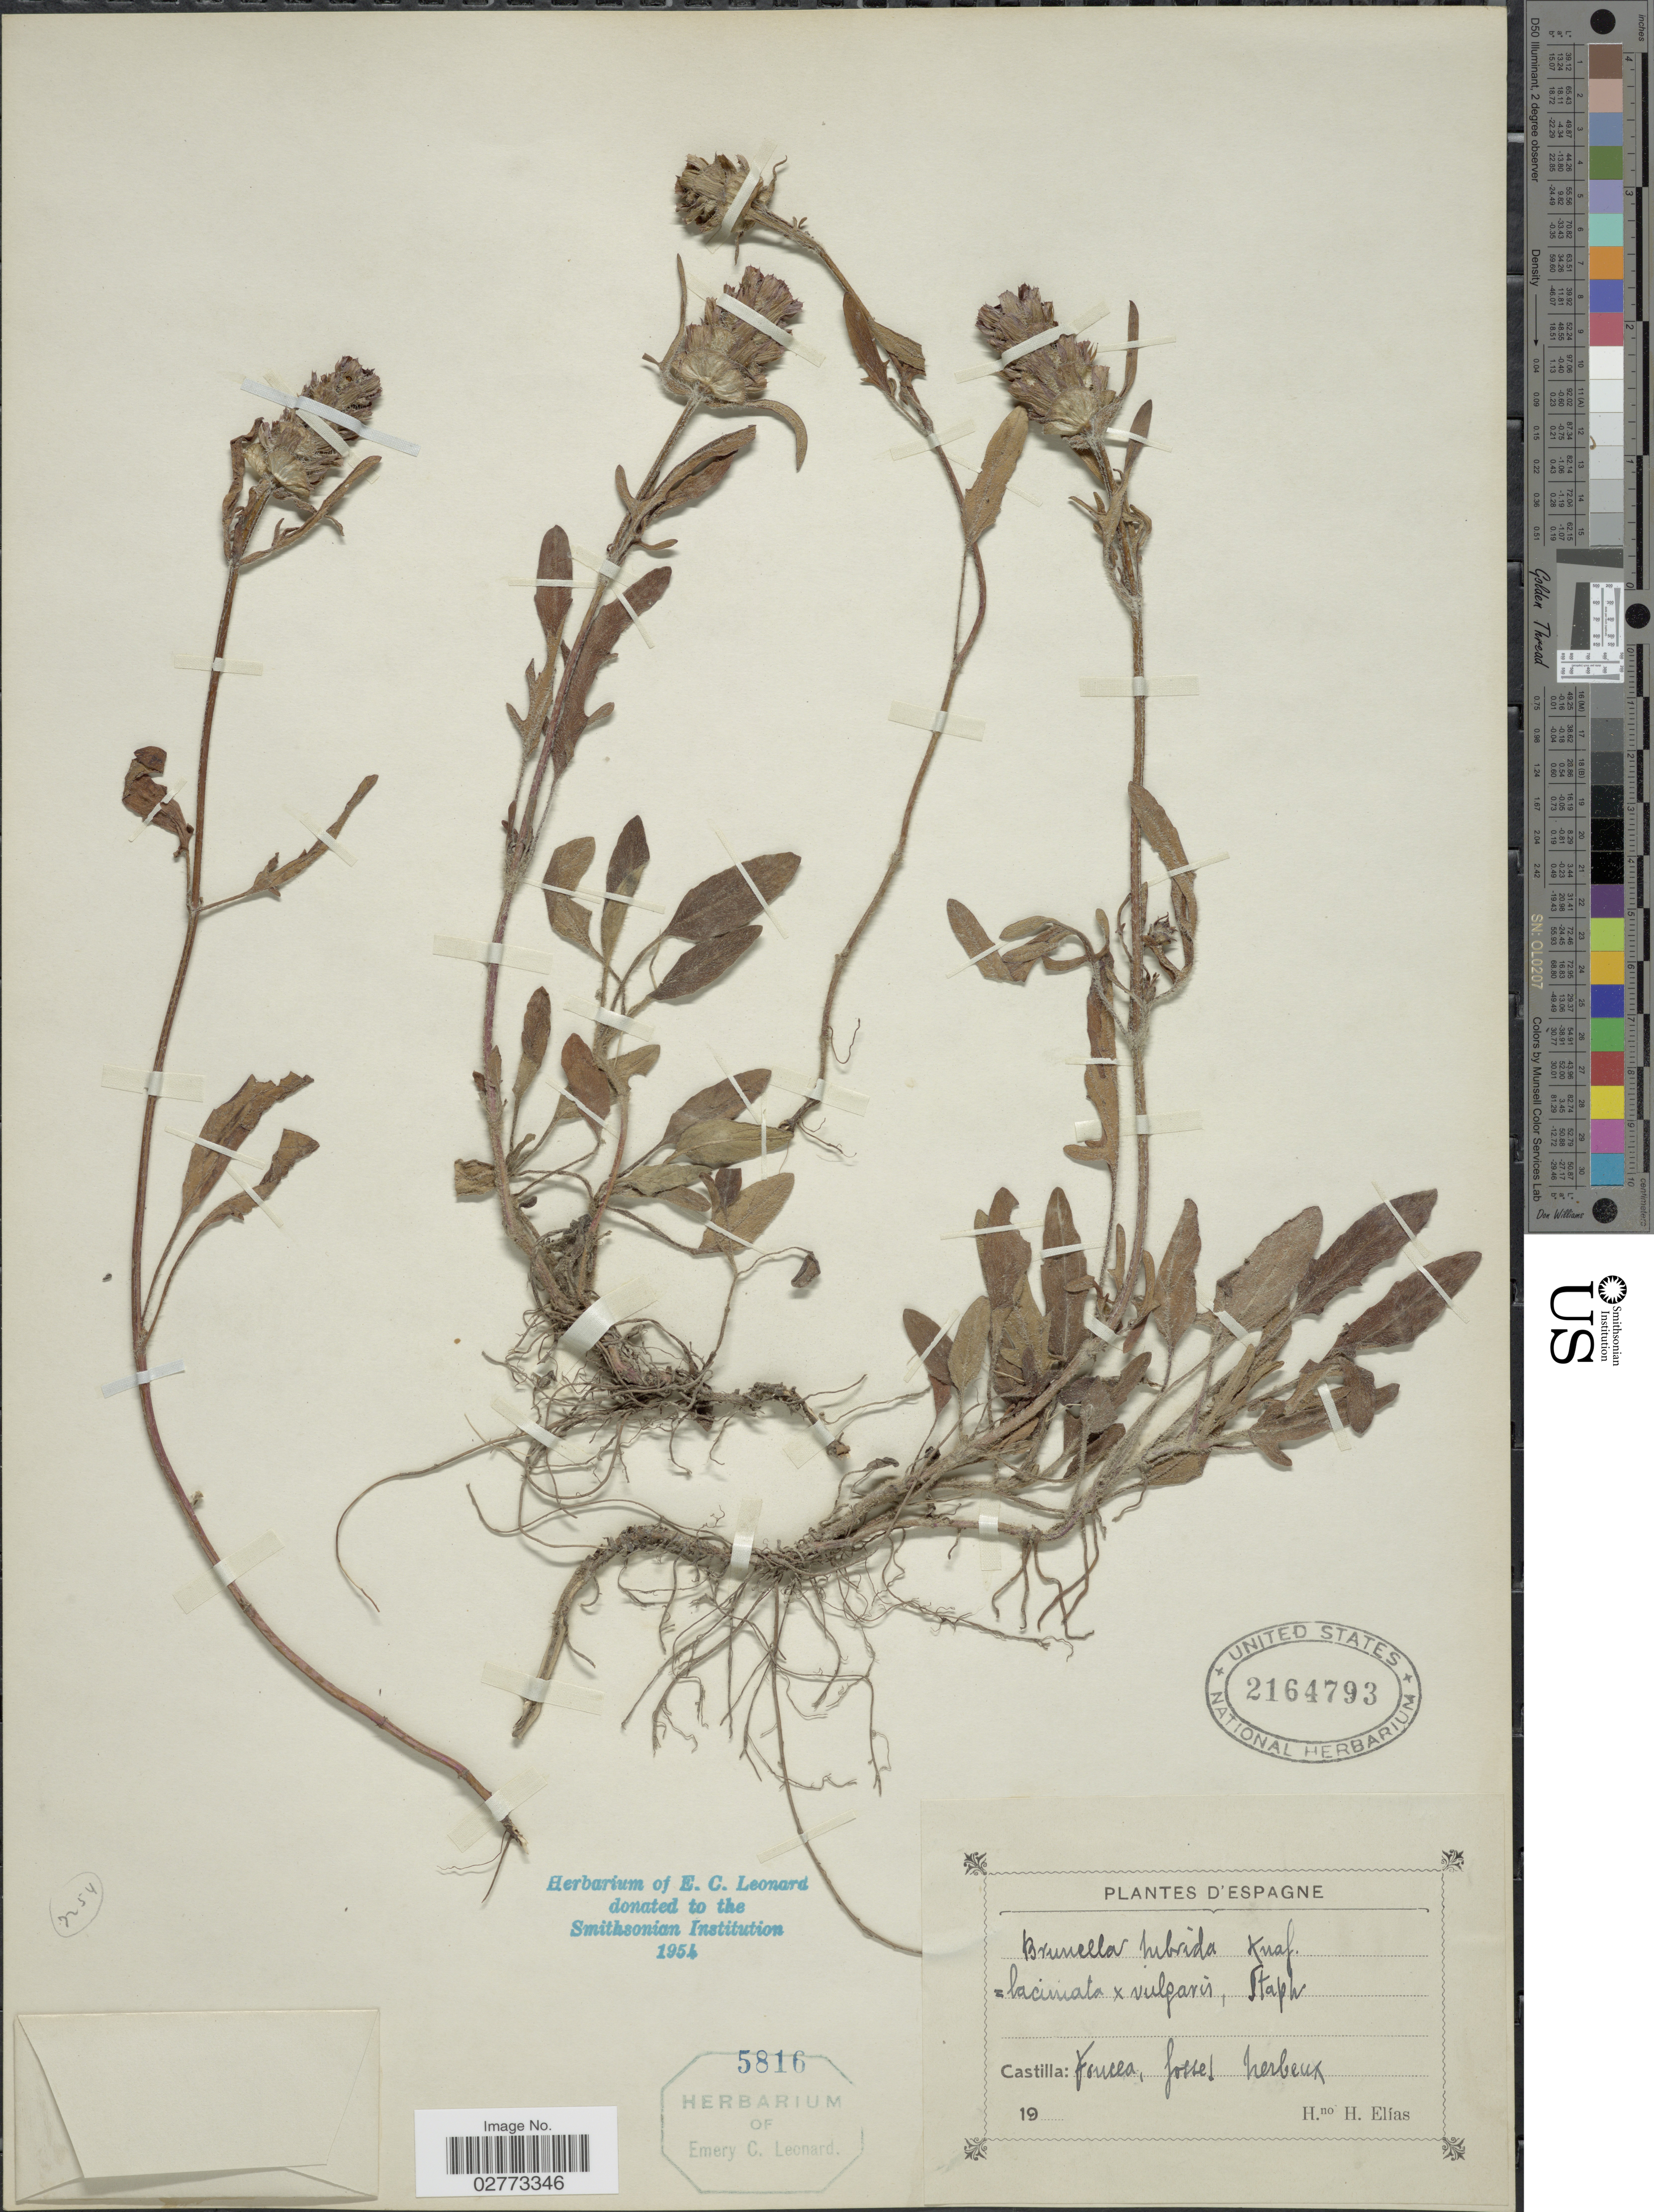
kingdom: Plantae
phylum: Tracheophyta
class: Magnoliopsida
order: Lamiales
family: Lamiaceae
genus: Prunella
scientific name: Prunella x hybrida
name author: Knaf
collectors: Bro. Elias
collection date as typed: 19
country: Spain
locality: Castilla: Foncea.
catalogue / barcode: US 2164793